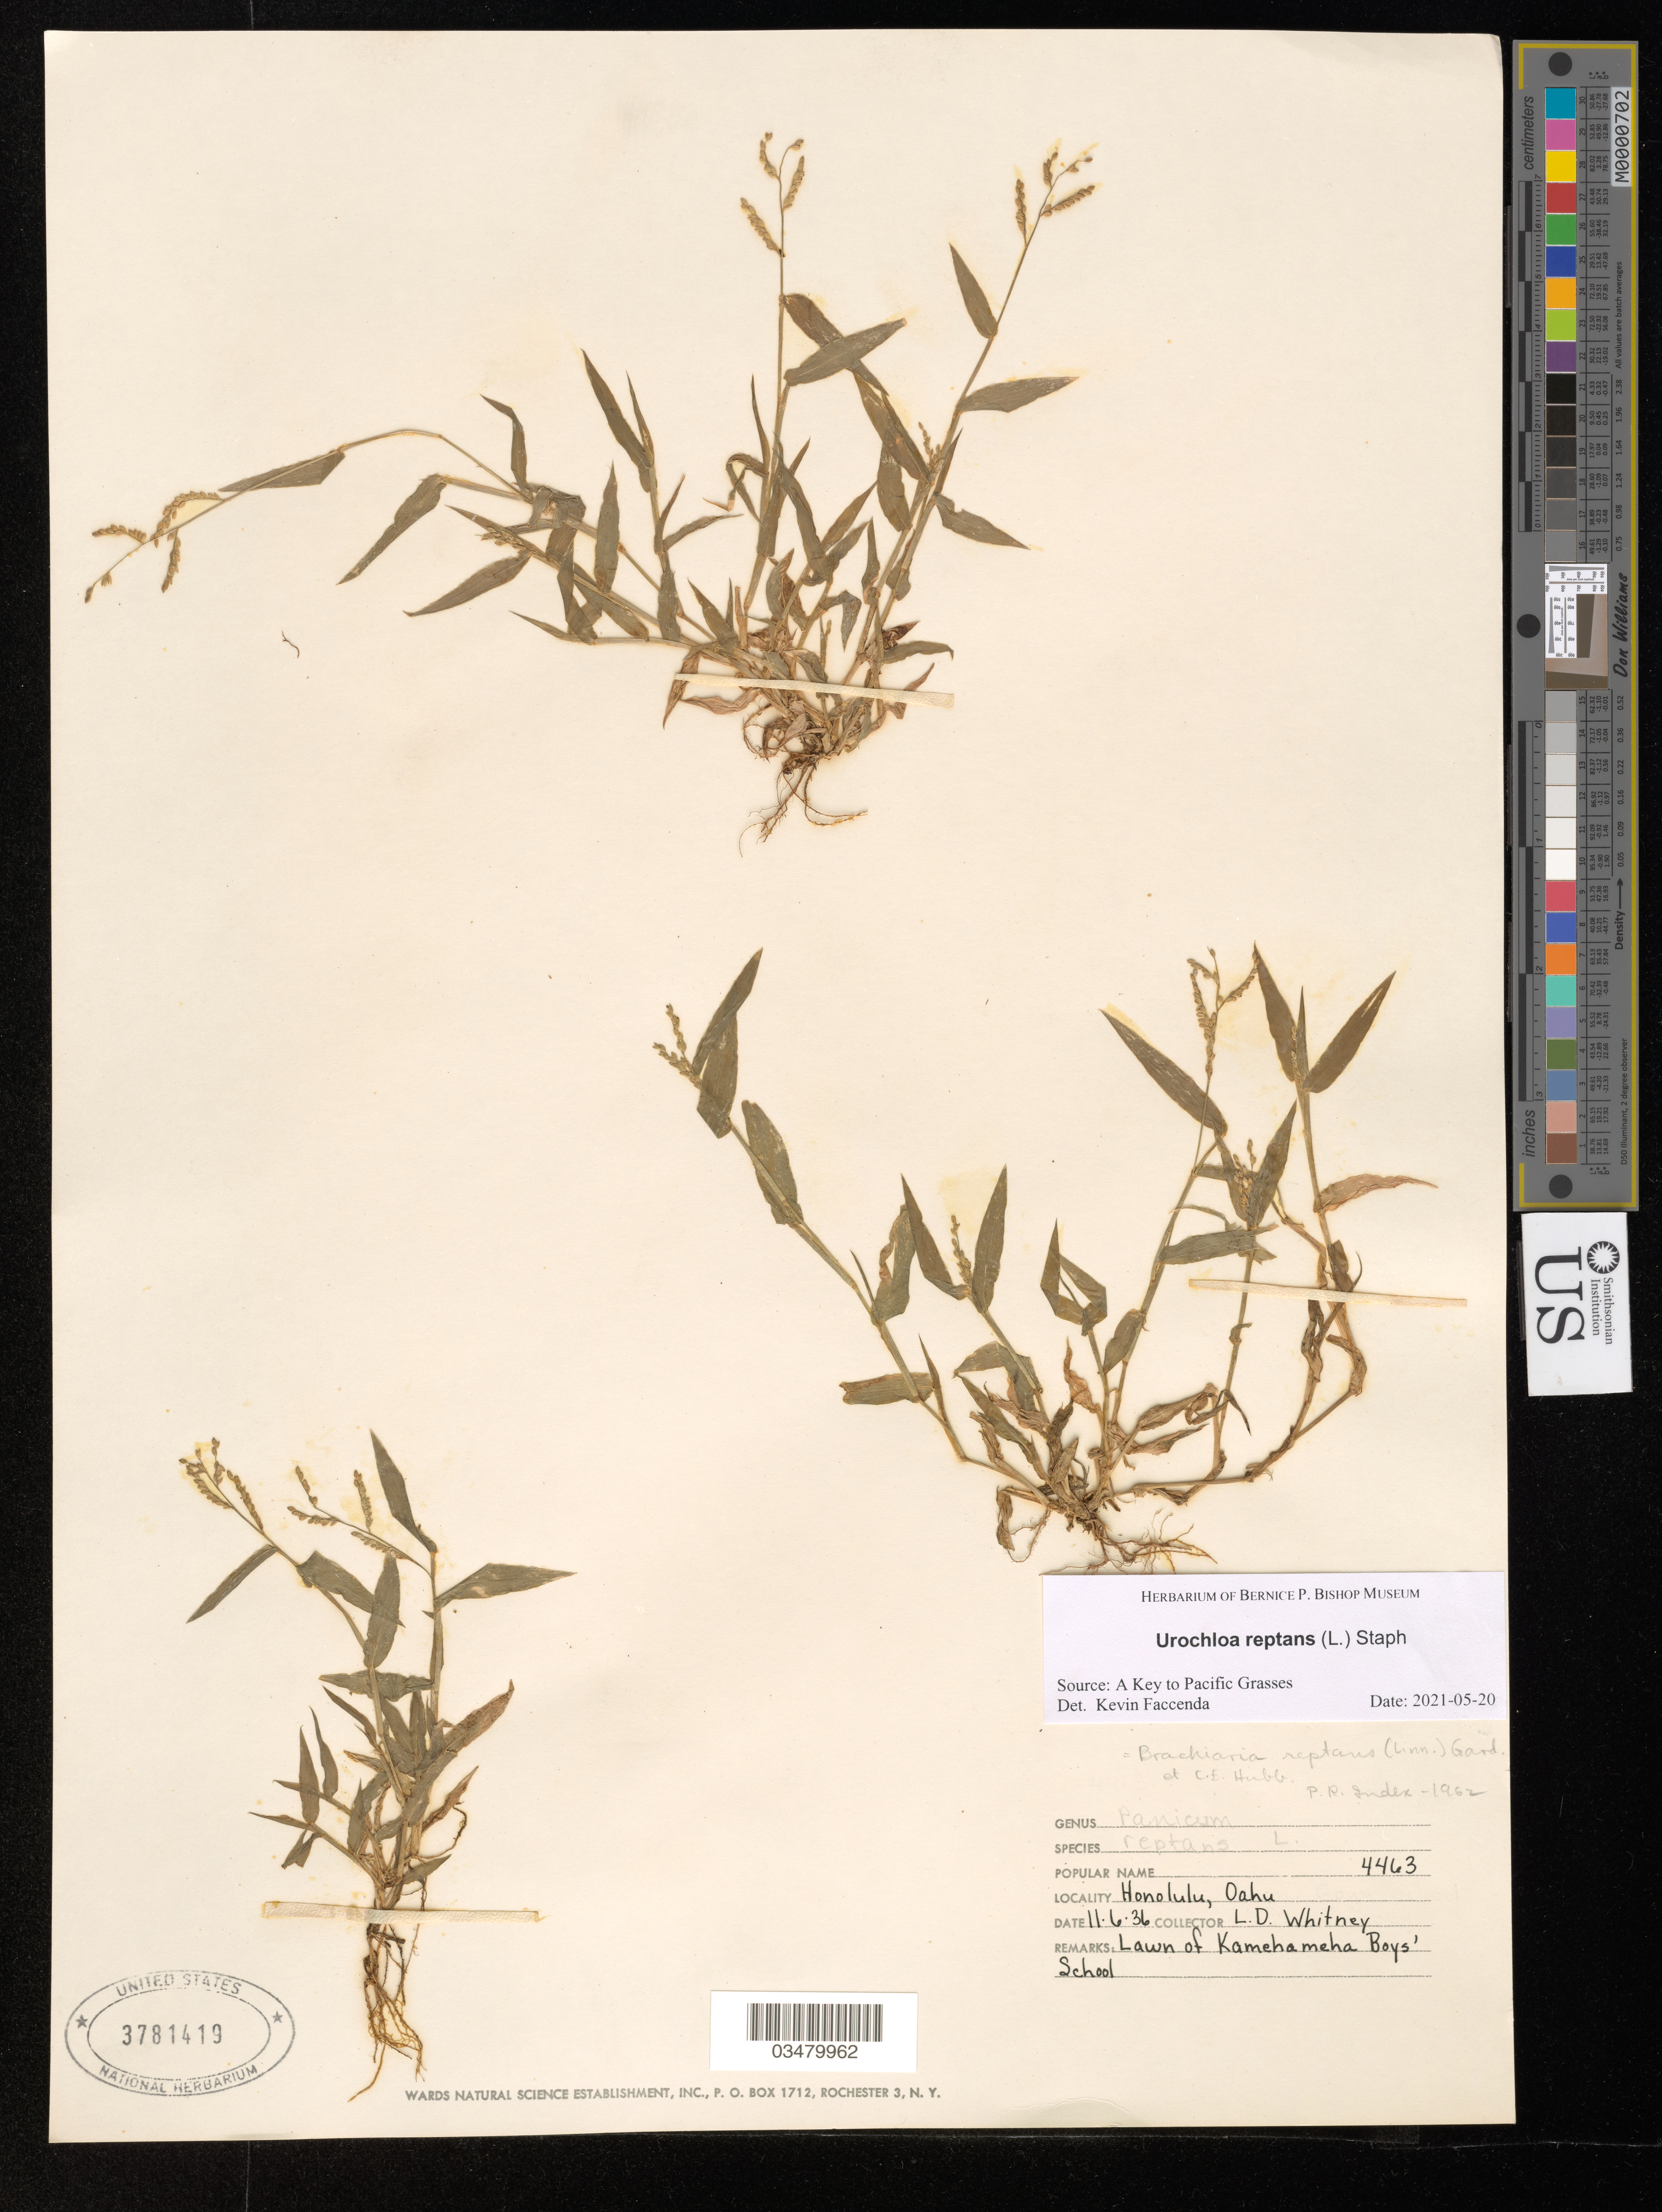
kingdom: Plantae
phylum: Tracheophyta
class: Liliopsida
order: Poales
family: Poaceae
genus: Urochloa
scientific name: Urochloa reptans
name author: (L.) Stapf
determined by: Faccenda, K.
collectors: L. Whitney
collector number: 4463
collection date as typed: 11-6-36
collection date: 1936-11-06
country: United States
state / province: Hawaii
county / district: Honolulu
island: Oahu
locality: Honolulu, Lawn of Kamehameha Boys' School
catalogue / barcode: US 3781419